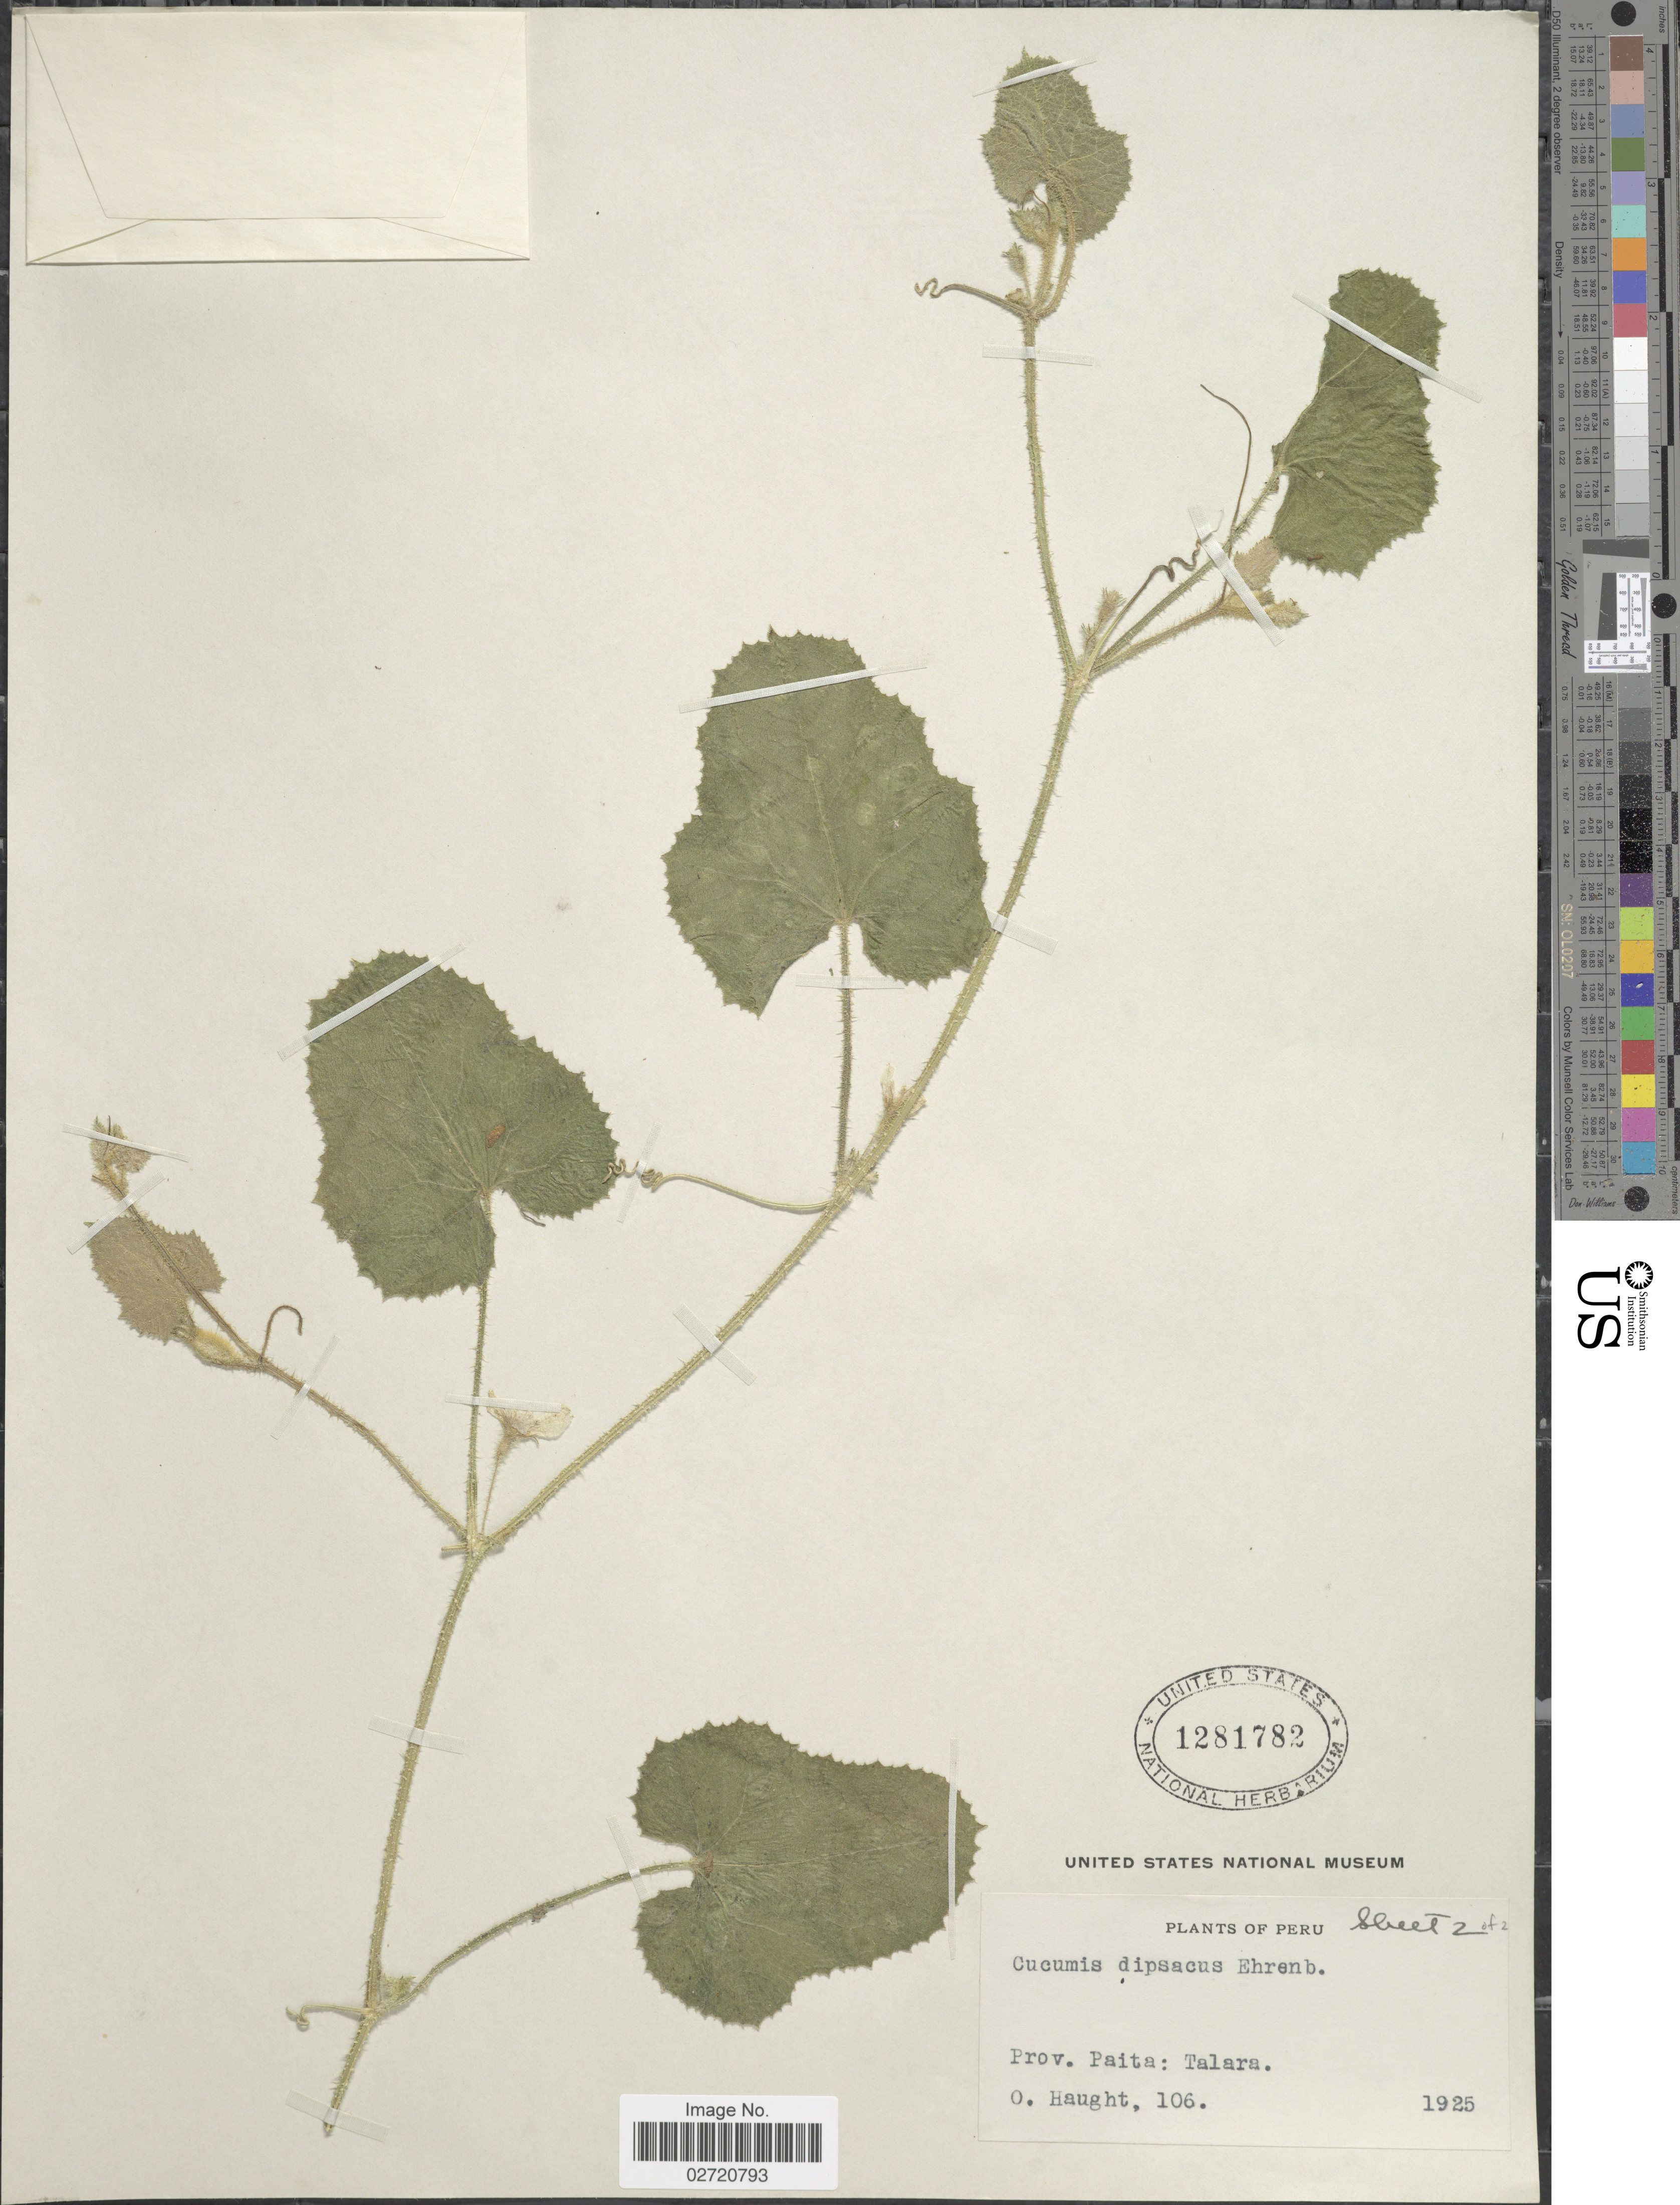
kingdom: Plantae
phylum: Tracheophyta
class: Magnoliopsida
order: Cucurbitales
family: Cucurbitaceae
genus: Cucumis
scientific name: Cucumis dipsaceus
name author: Ehrenb. ex Spach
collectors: O. Haught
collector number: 106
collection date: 1925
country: Peru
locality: Prov. Paita: Talara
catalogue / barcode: US 1281782